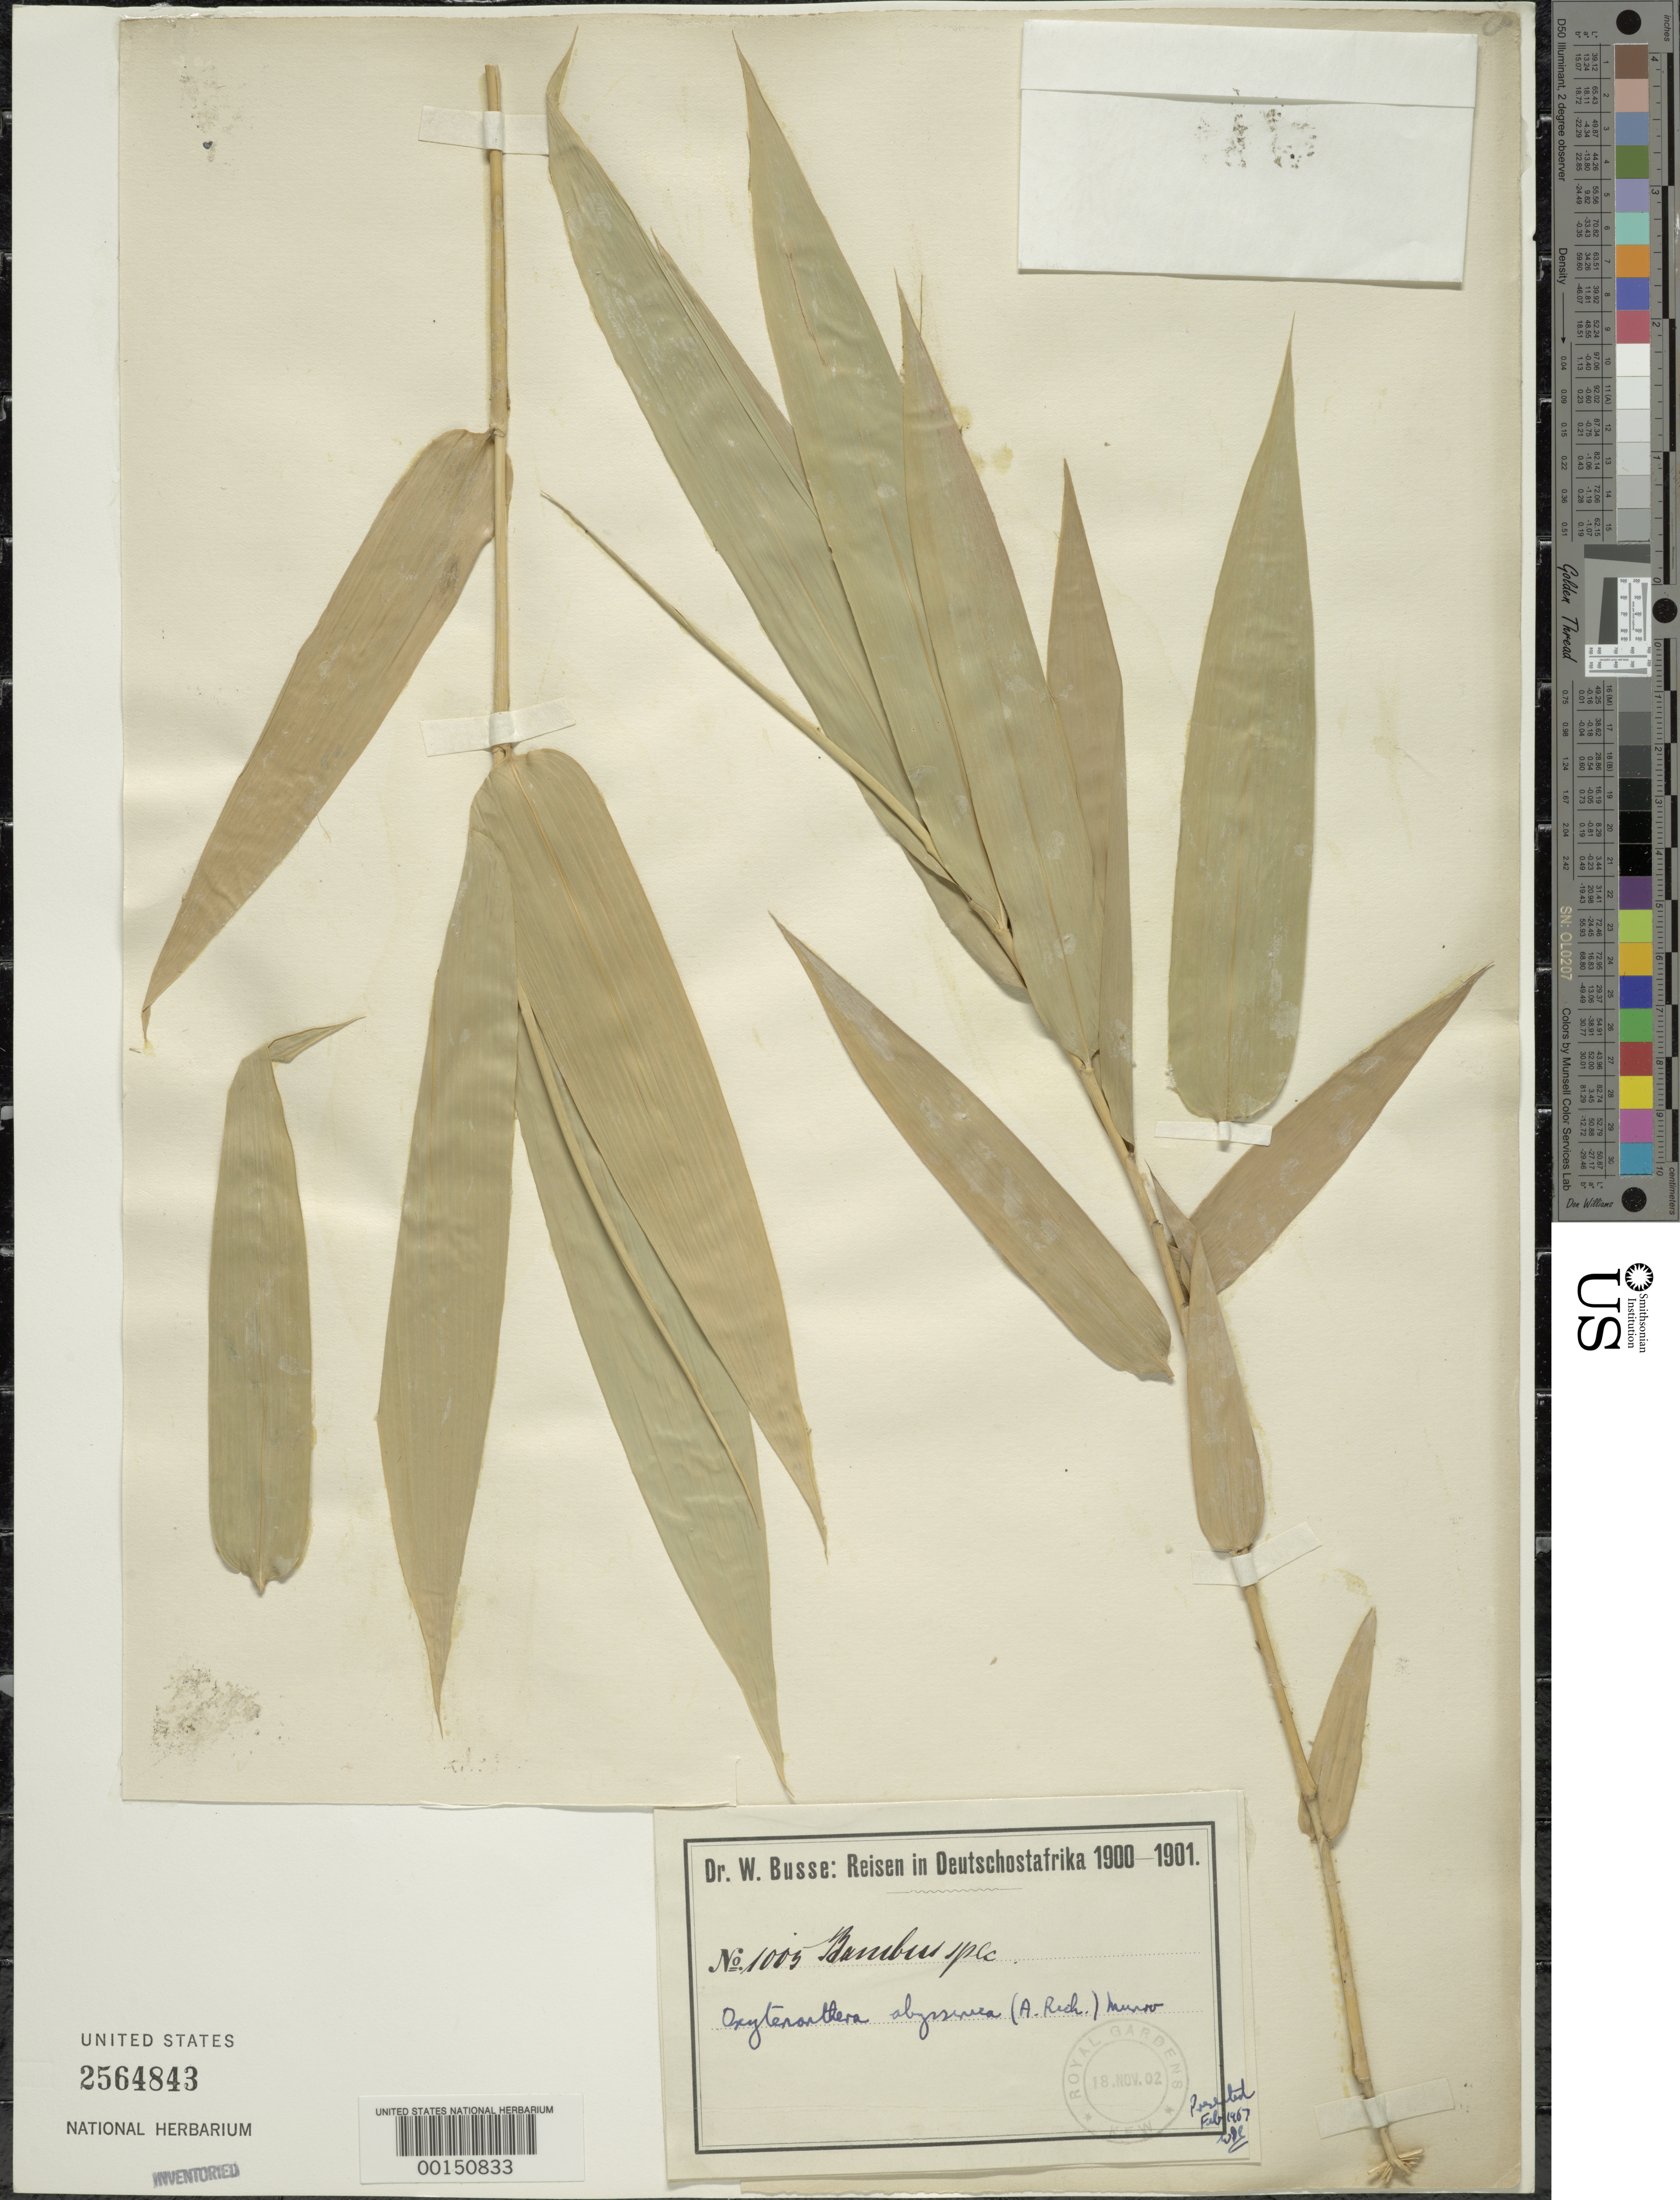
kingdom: Plantae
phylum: Tracheophyta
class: Liliopsida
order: Poales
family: Poaceae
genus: Oxytenanthera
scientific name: Oxytenanthera abyssinica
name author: (A. Rich.) Munro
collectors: W. Busse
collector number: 1003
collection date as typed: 1900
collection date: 1900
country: Panama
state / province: Chiriquí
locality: Around San Felix.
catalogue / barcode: US 2564843